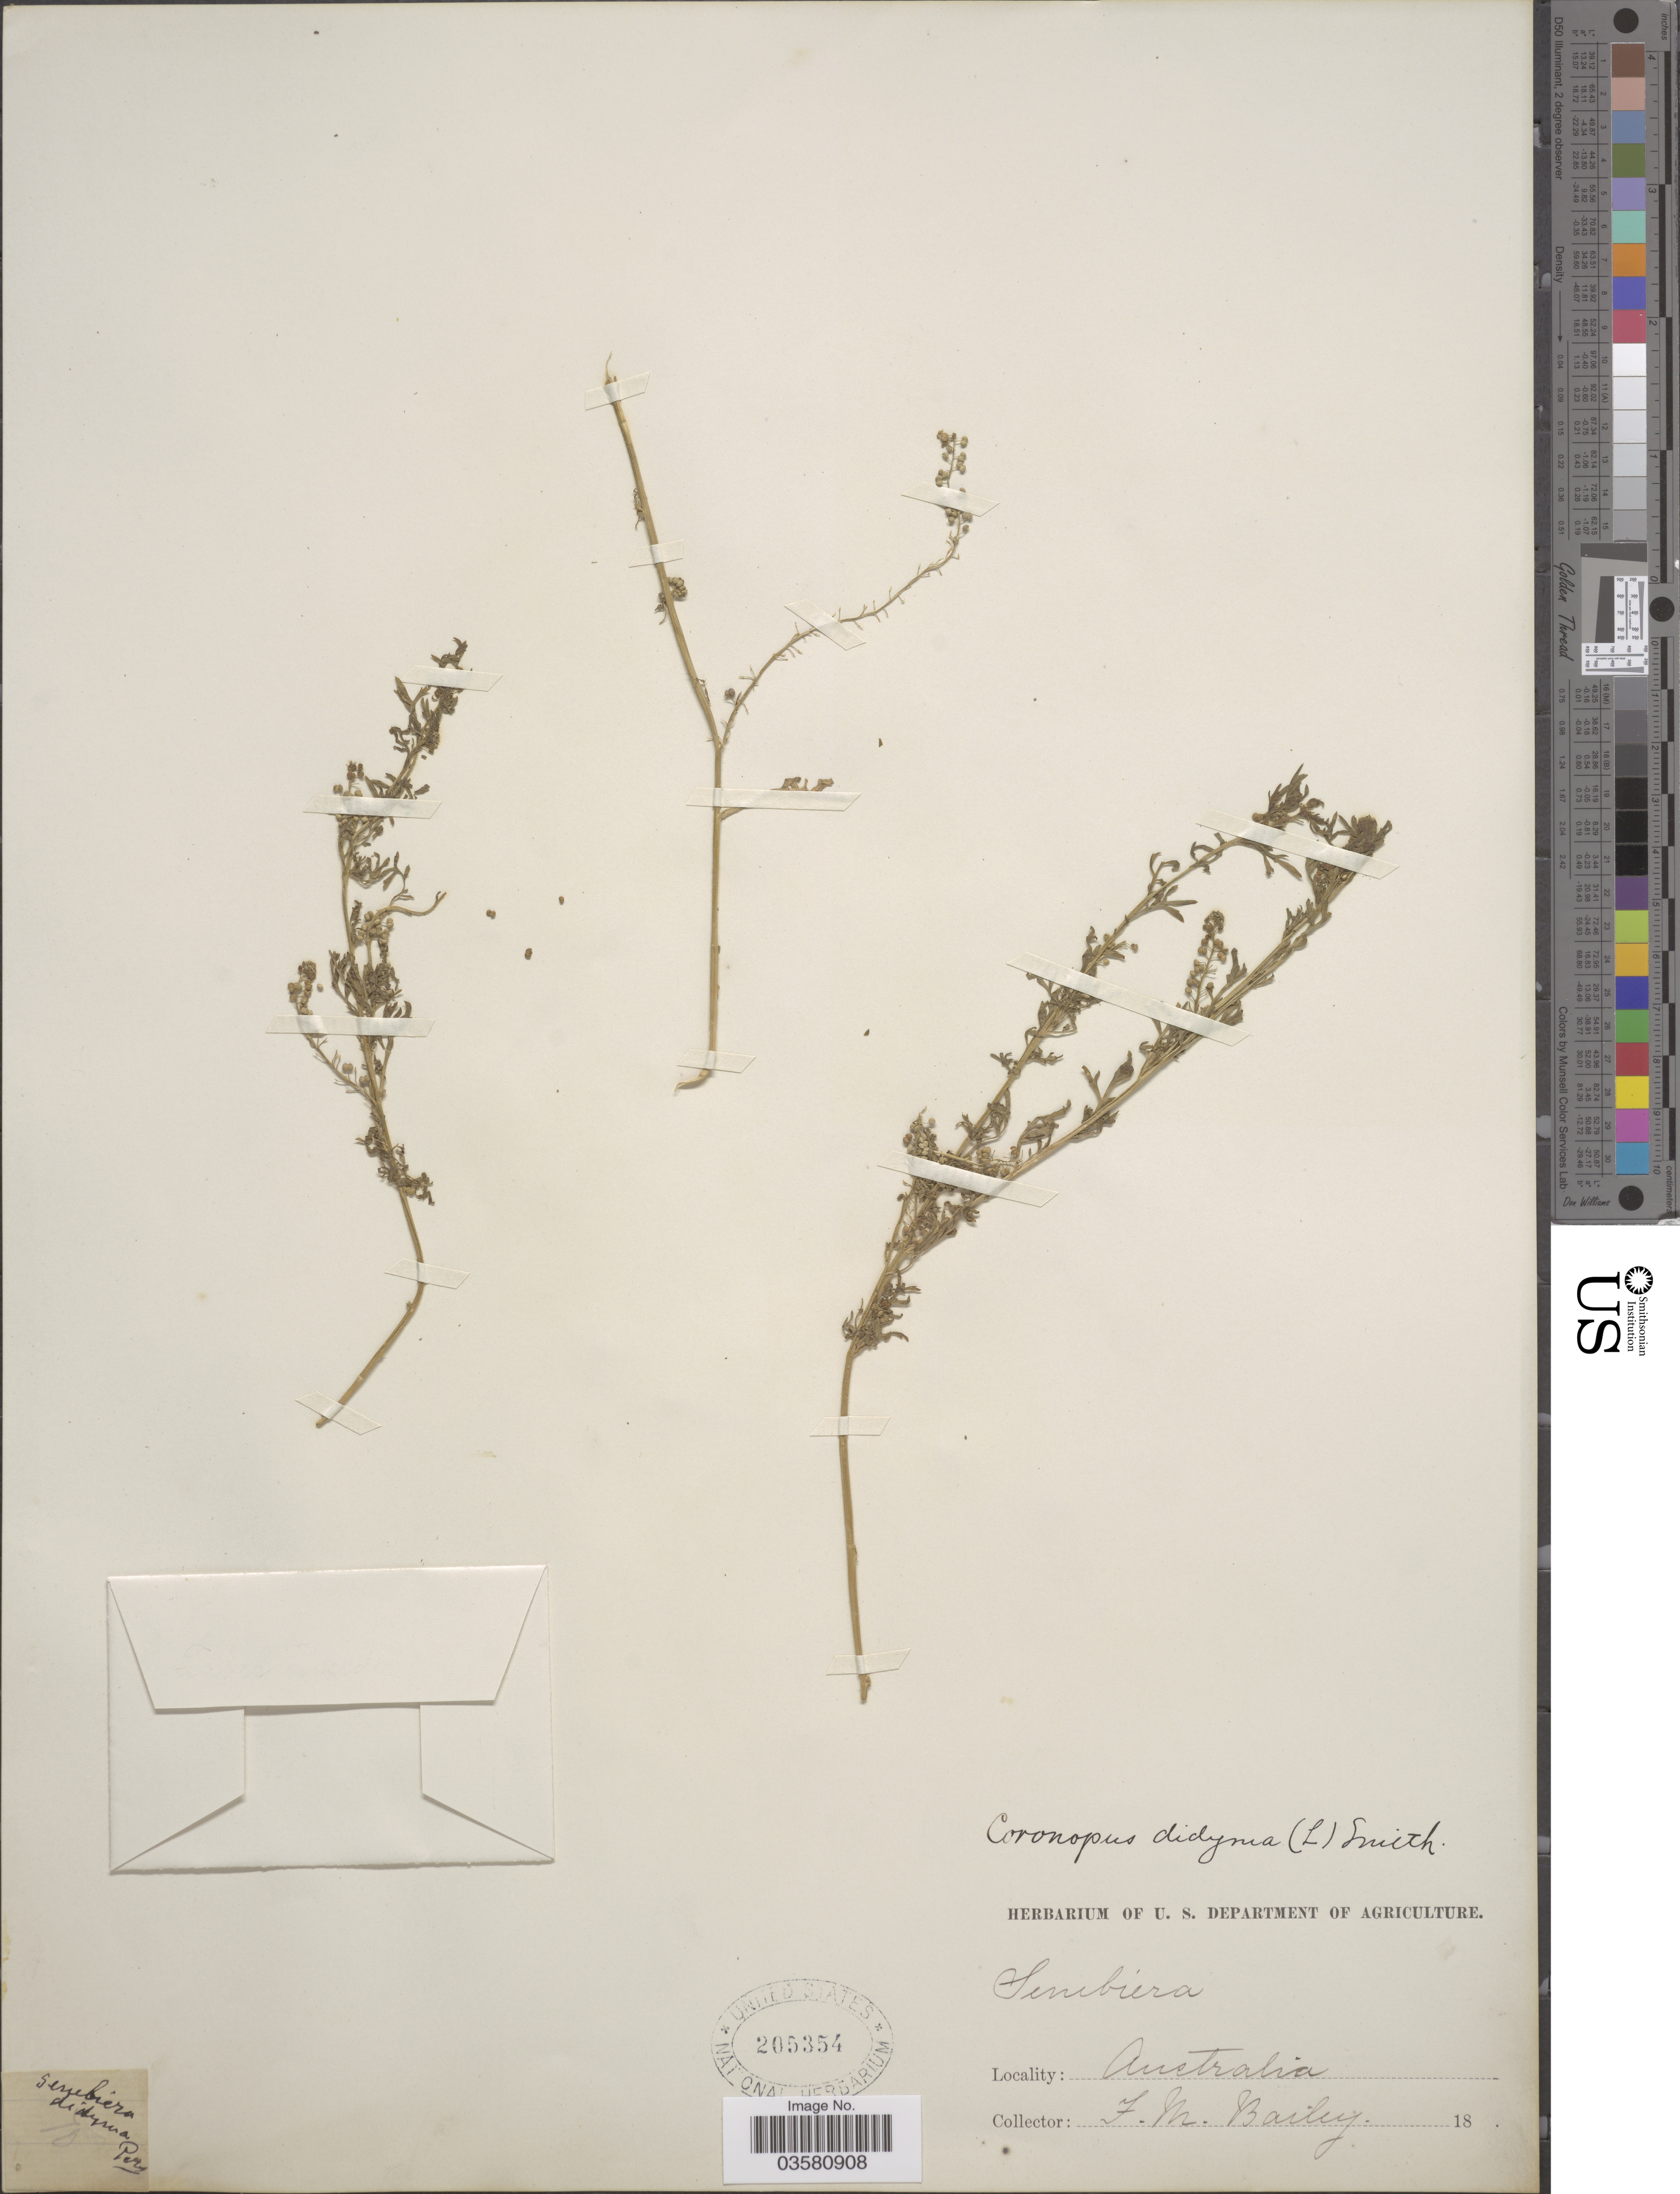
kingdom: Plantae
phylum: Tracheophyta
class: Magnoliopsida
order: Brassicales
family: Brassicaceae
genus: Lepidium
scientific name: Lepidium didymum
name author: L.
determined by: Strong, M. T., (US), Smithsonian Institution - National Museum of Natural History (UNITED STATES)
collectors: F. M. Bailey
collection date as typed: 18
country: Australia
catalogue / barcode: US 205354